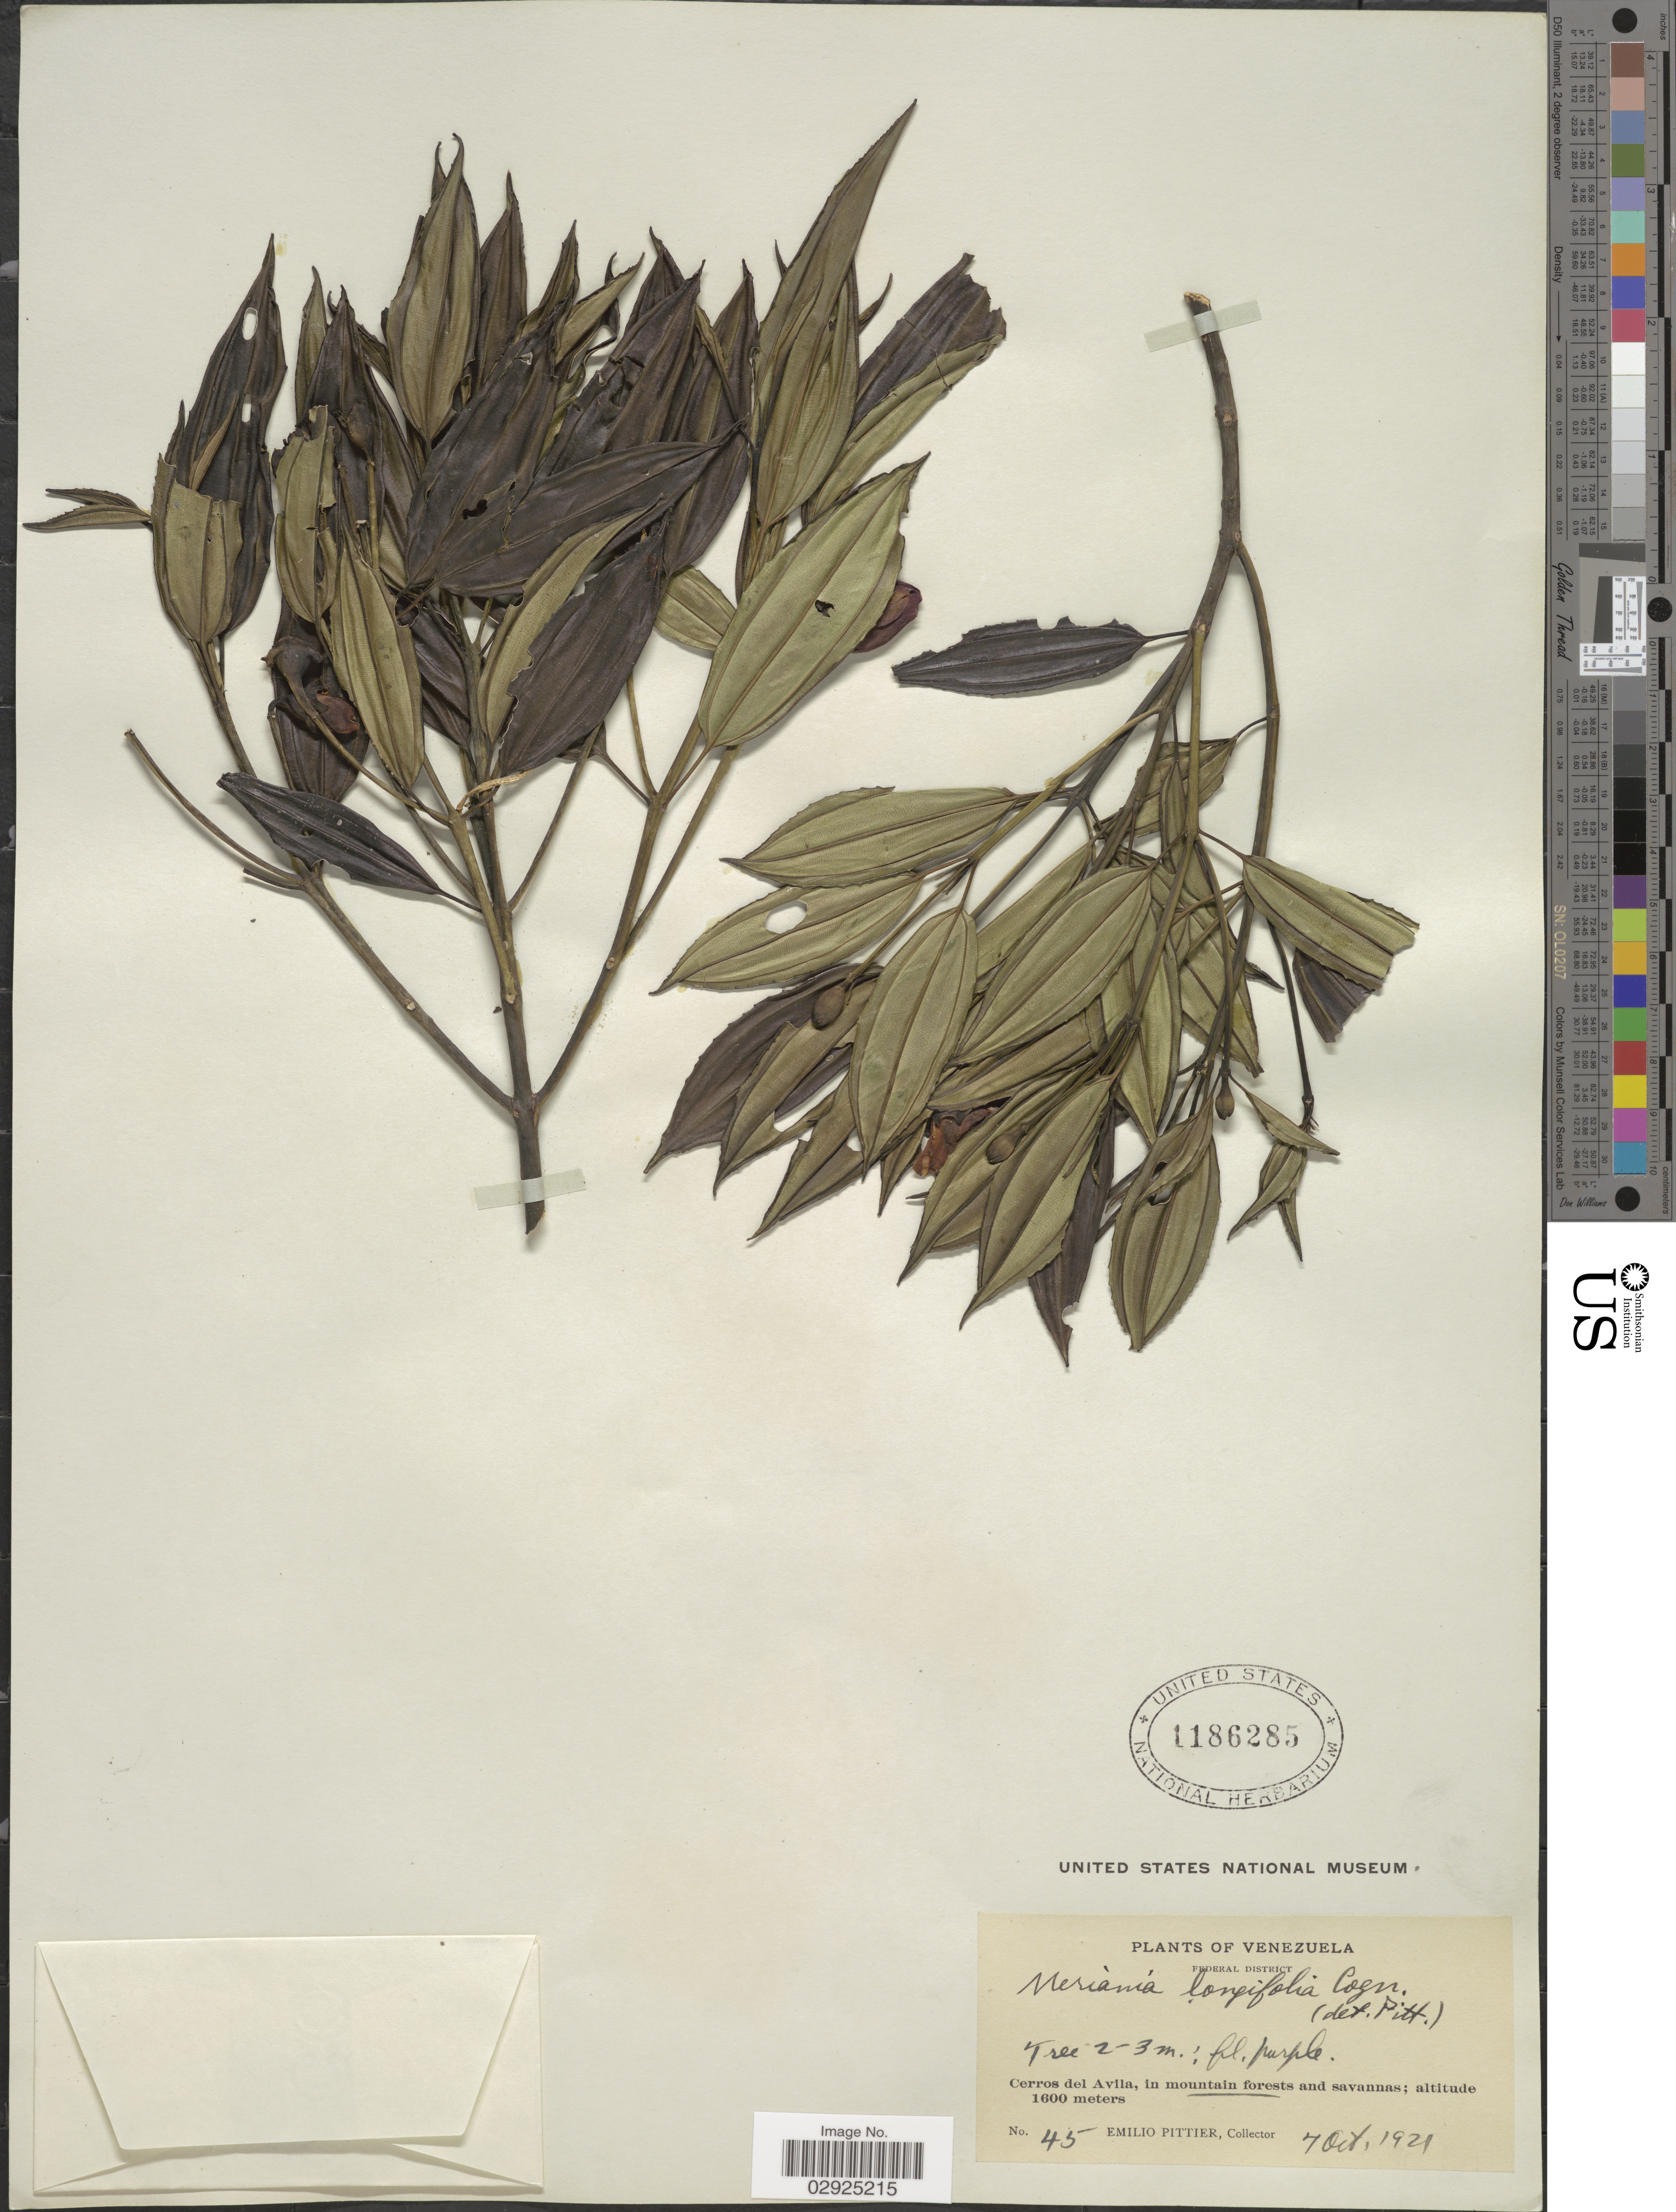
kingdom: Plantae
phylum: Tracheophyta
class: Magnoliopsida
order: Myrtales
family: Melastomataceae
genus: Meriania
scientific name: Meriania longifolia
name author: (Naudin) Cogn.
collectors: E. Pittier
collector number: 45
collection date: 1921-10-07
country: Venezuela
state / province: Distrito Federal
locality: Federal District. Cerros del Avila, in mountain forests and savannas.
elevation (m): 1600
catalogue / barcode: US 1186285